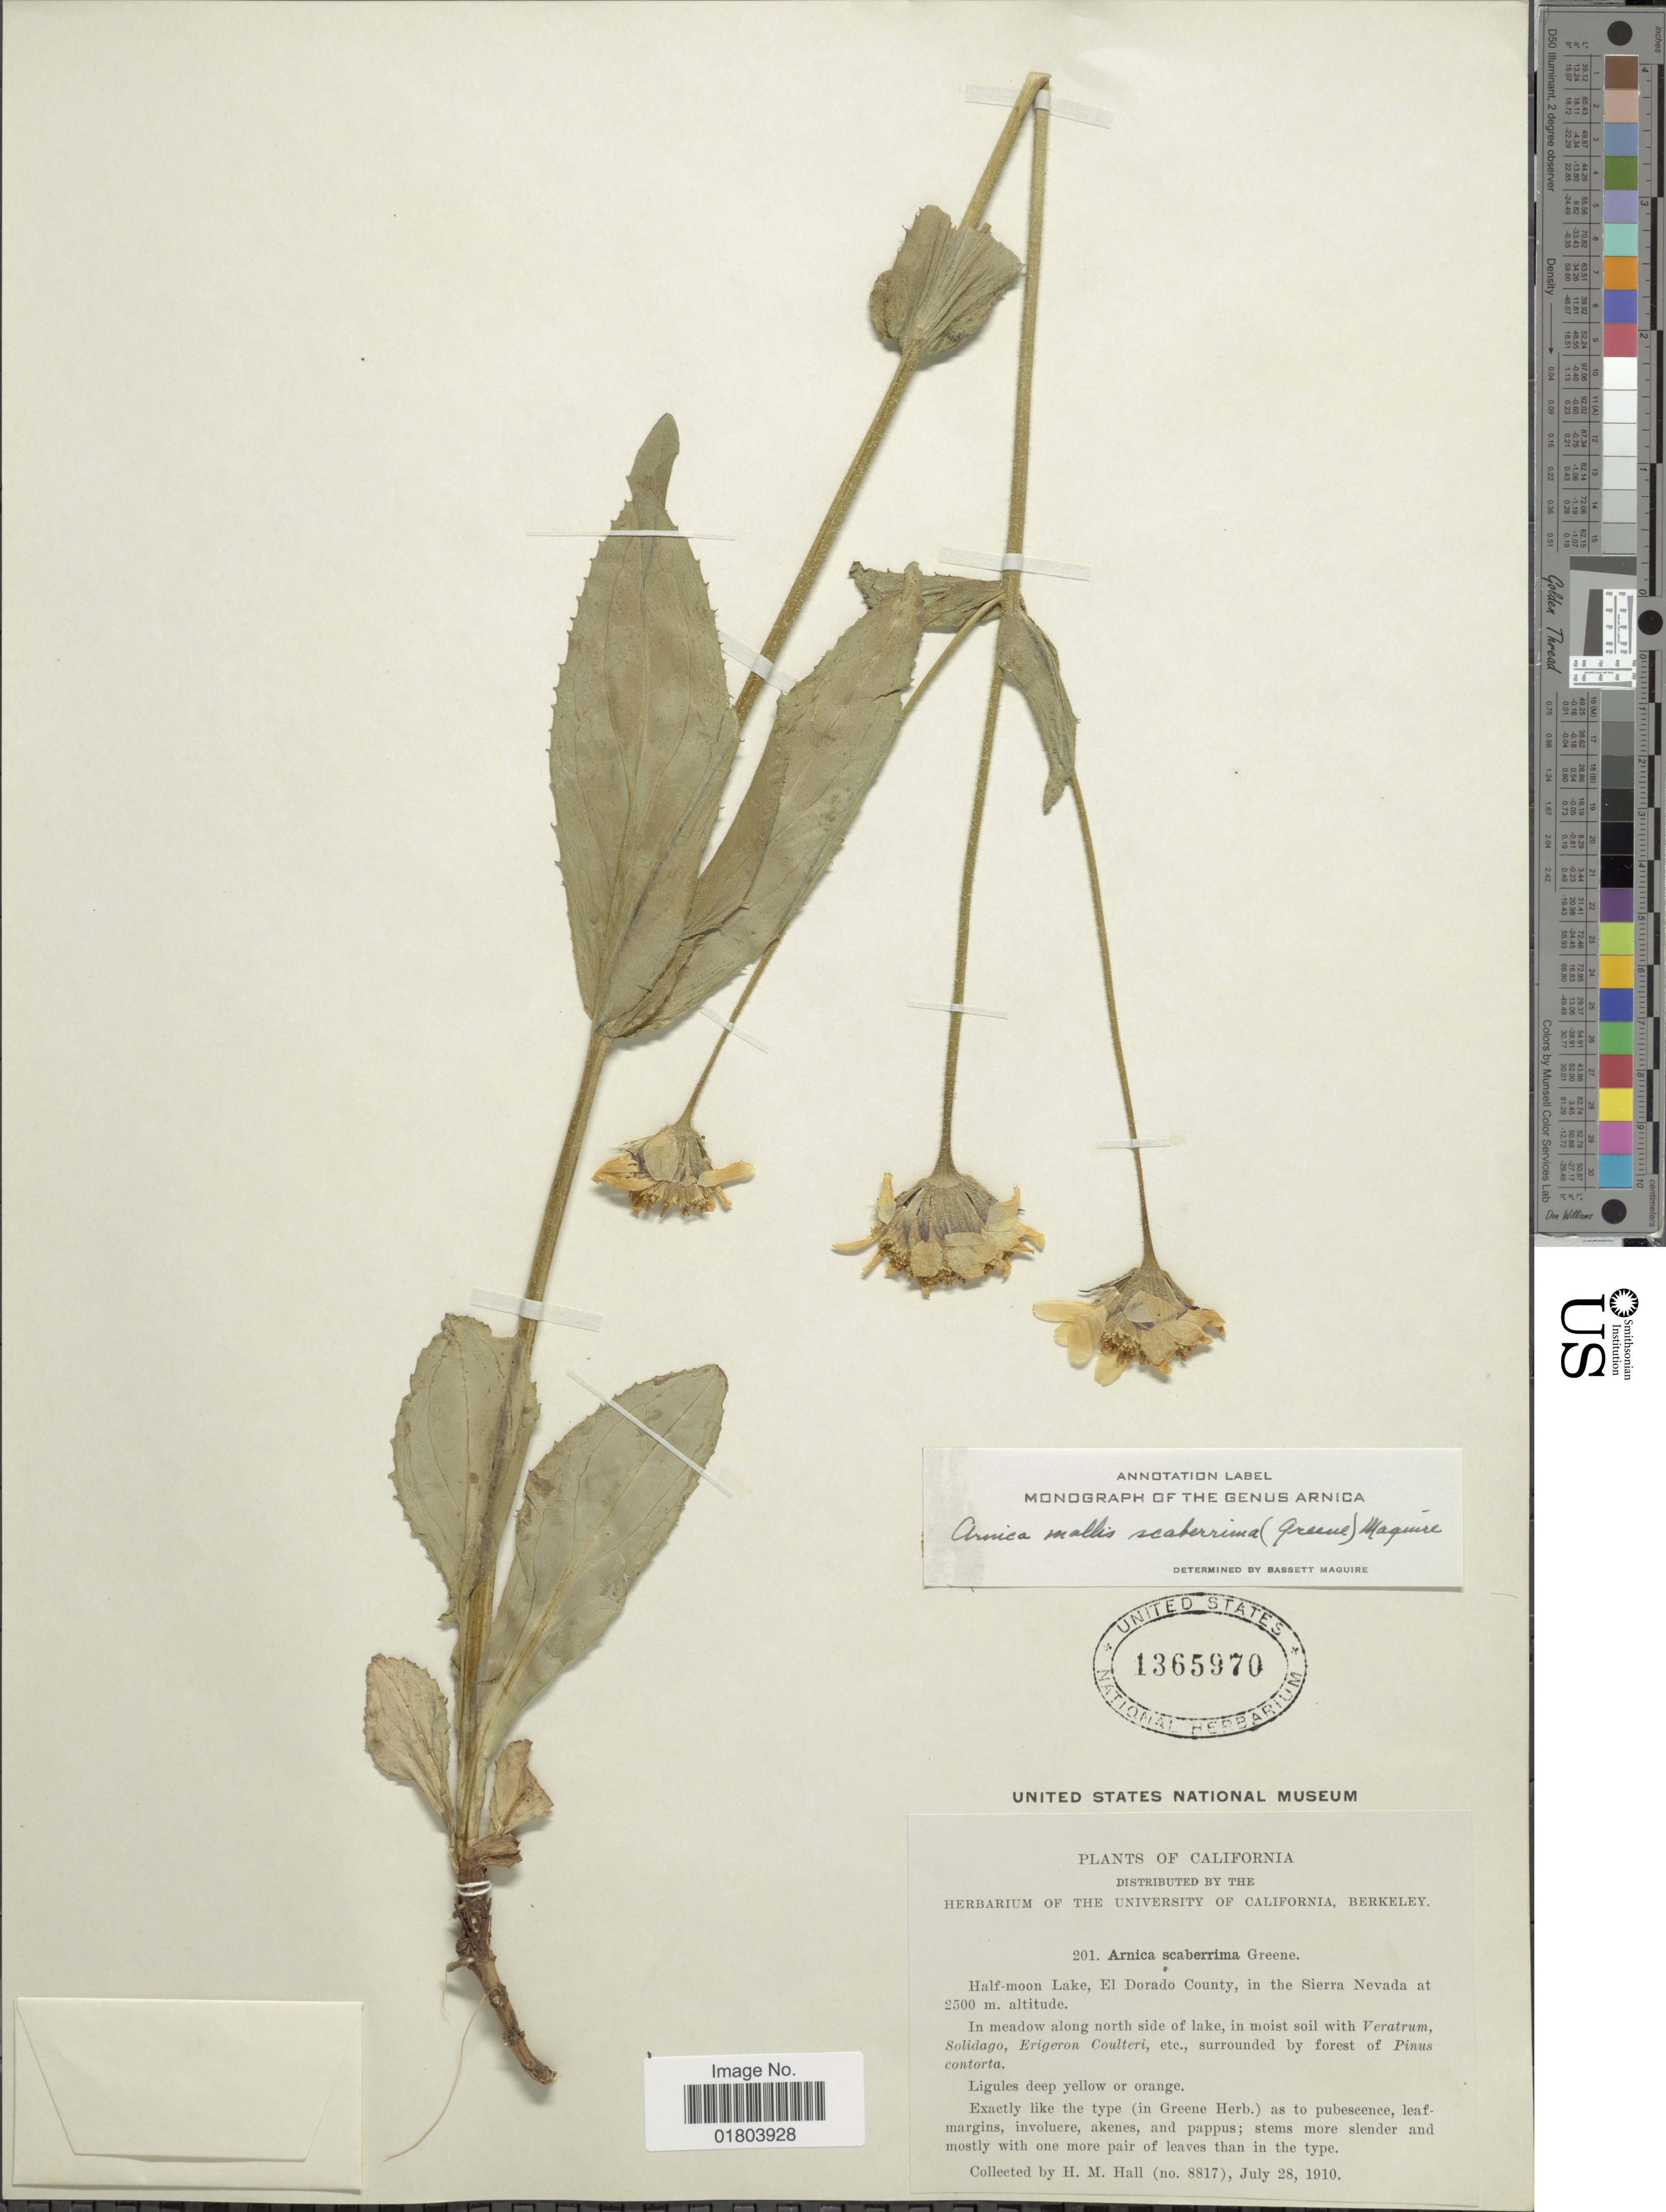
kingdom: Plantae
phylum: Tracheophyta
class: Magnoliopsida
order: Asterales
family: Asteraceae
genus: Arnica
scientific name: Arnica mollis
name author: Hook.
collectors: H. M. Hall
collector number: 8817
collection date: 1910-07-28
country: United States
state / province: California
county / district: El Dorado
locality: Half-moon Lake, El Dorado County, in the Sierra Nevada, In moist along north side of lake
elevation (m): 2500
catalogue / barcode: US 1365970